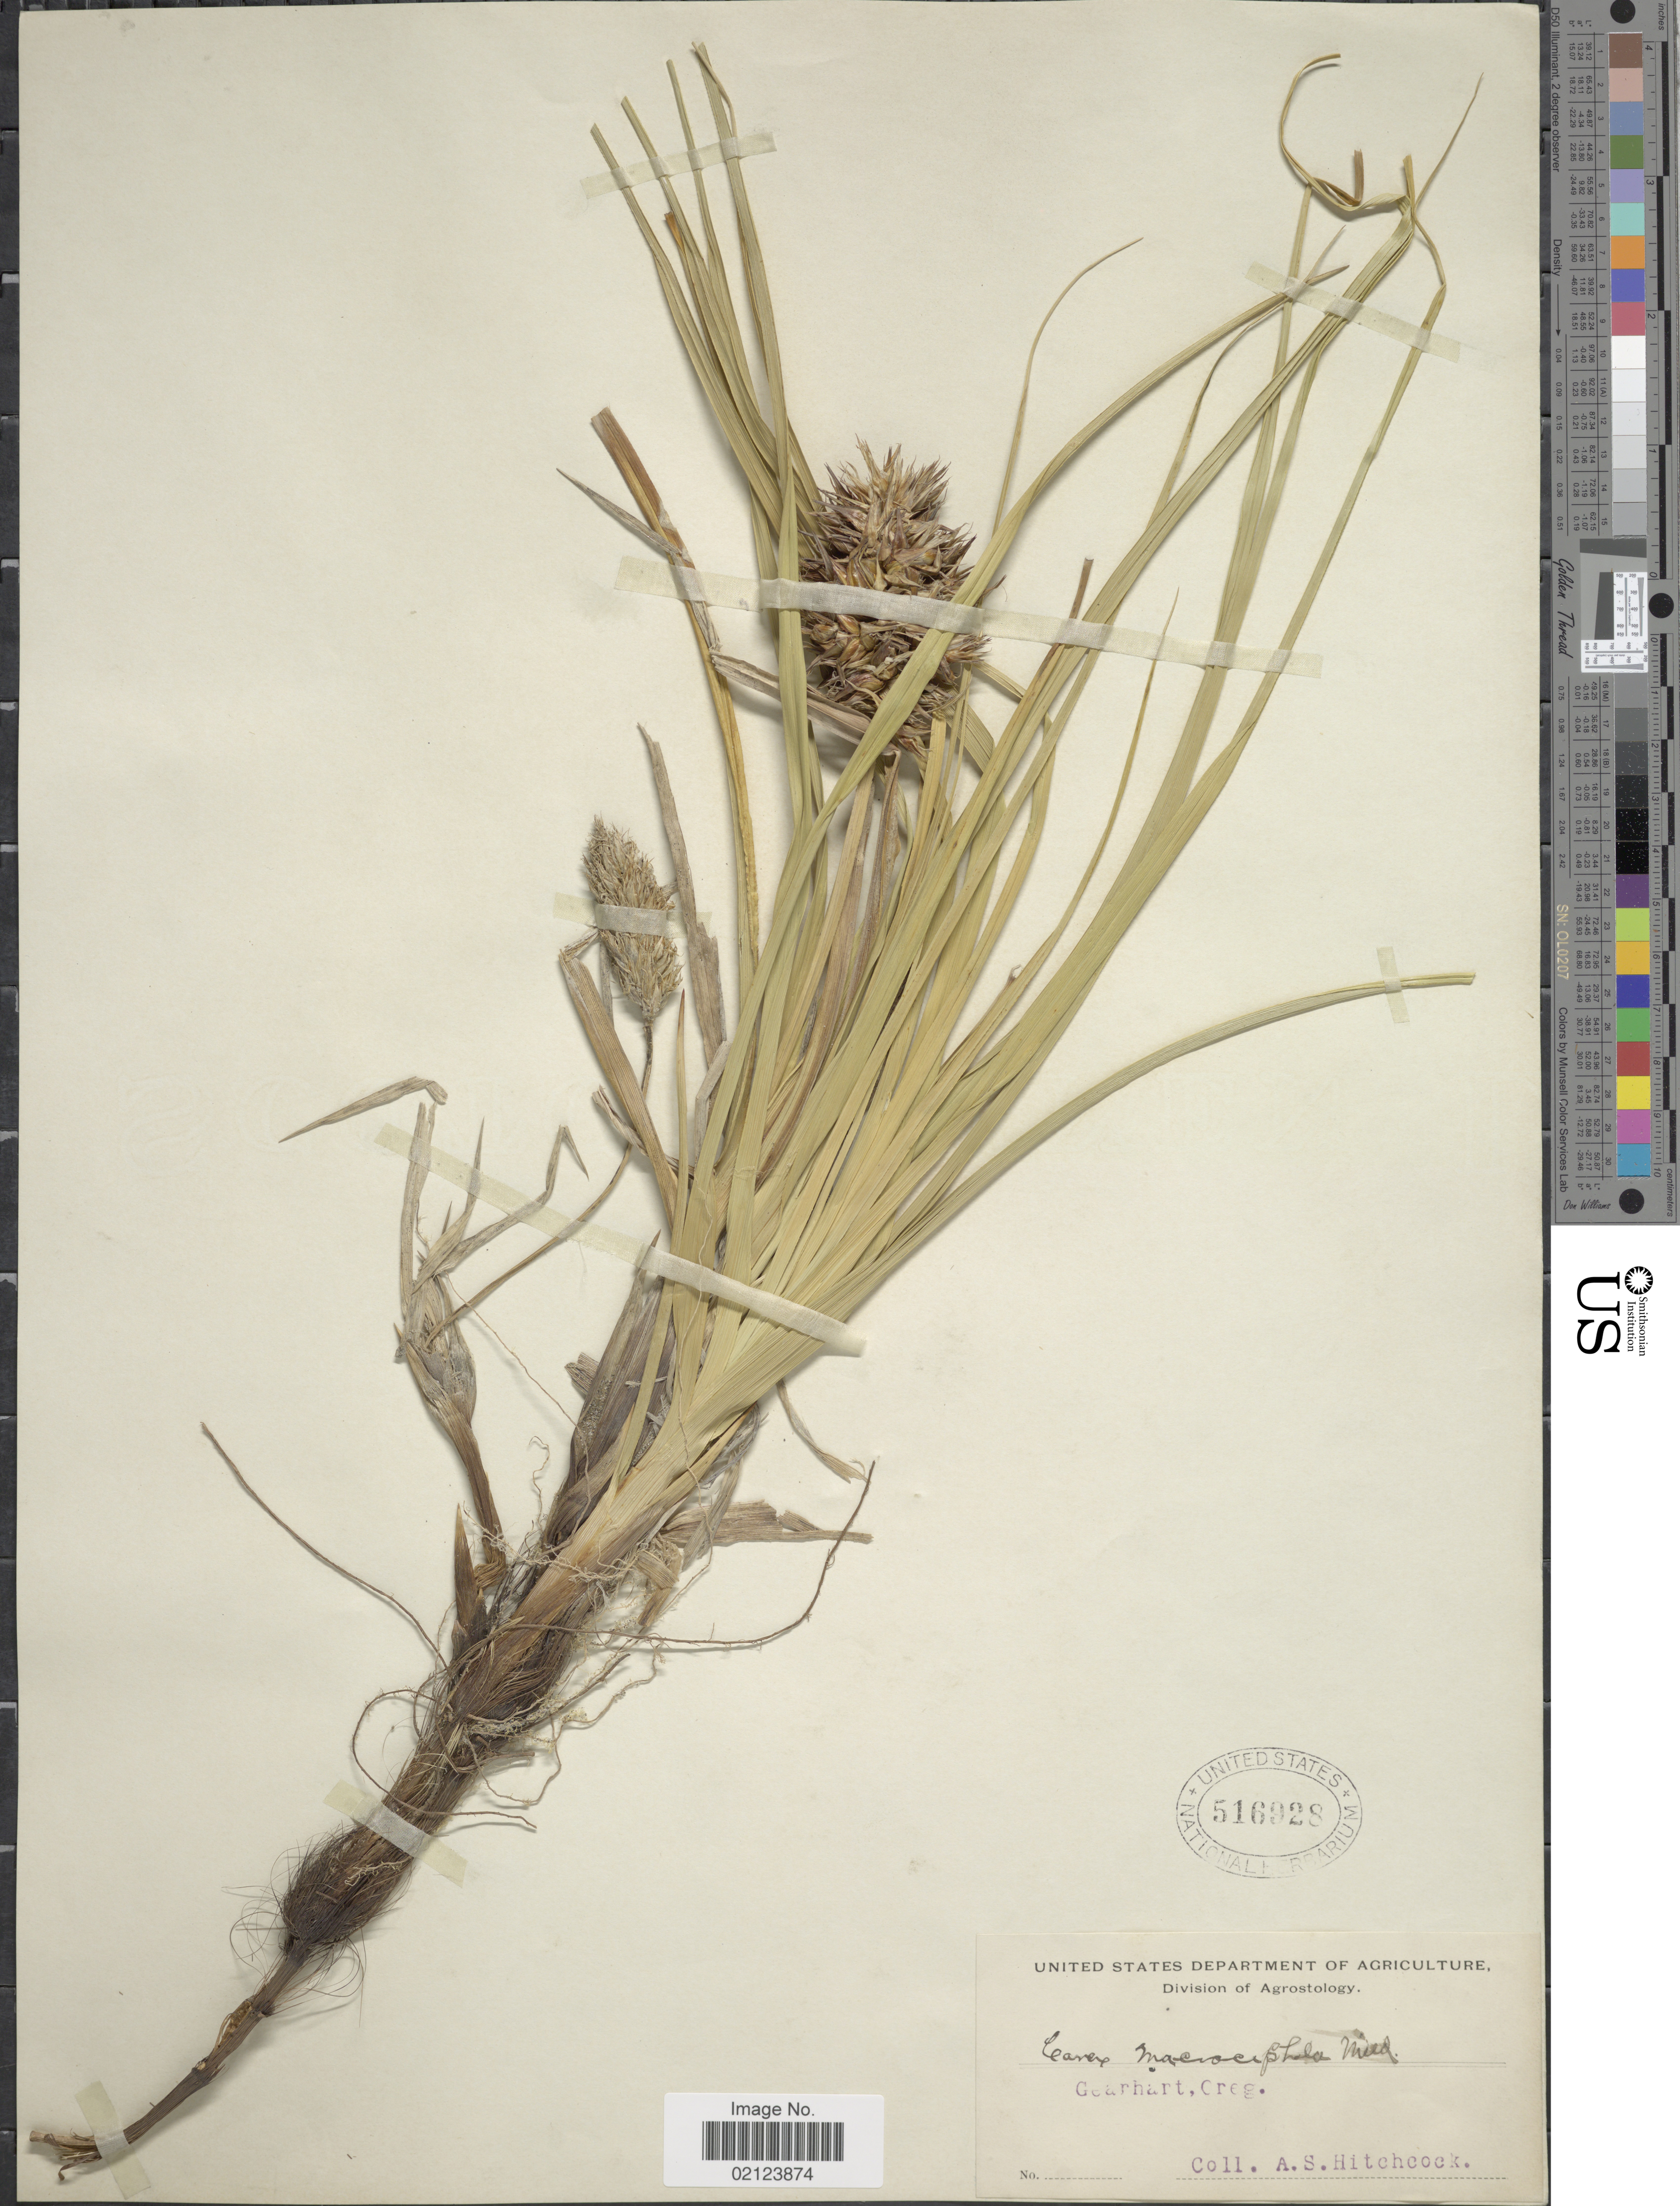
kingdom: Plantae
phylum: Tracheophyta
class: Liliopsida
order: Poales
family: Cyperaceae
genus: Carex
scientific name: Carex macrocephala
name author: Willd. ex Spreng.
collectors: A. S. Hitchcock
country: United States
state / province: Oregon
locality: Gearhart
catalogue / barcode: US 516928